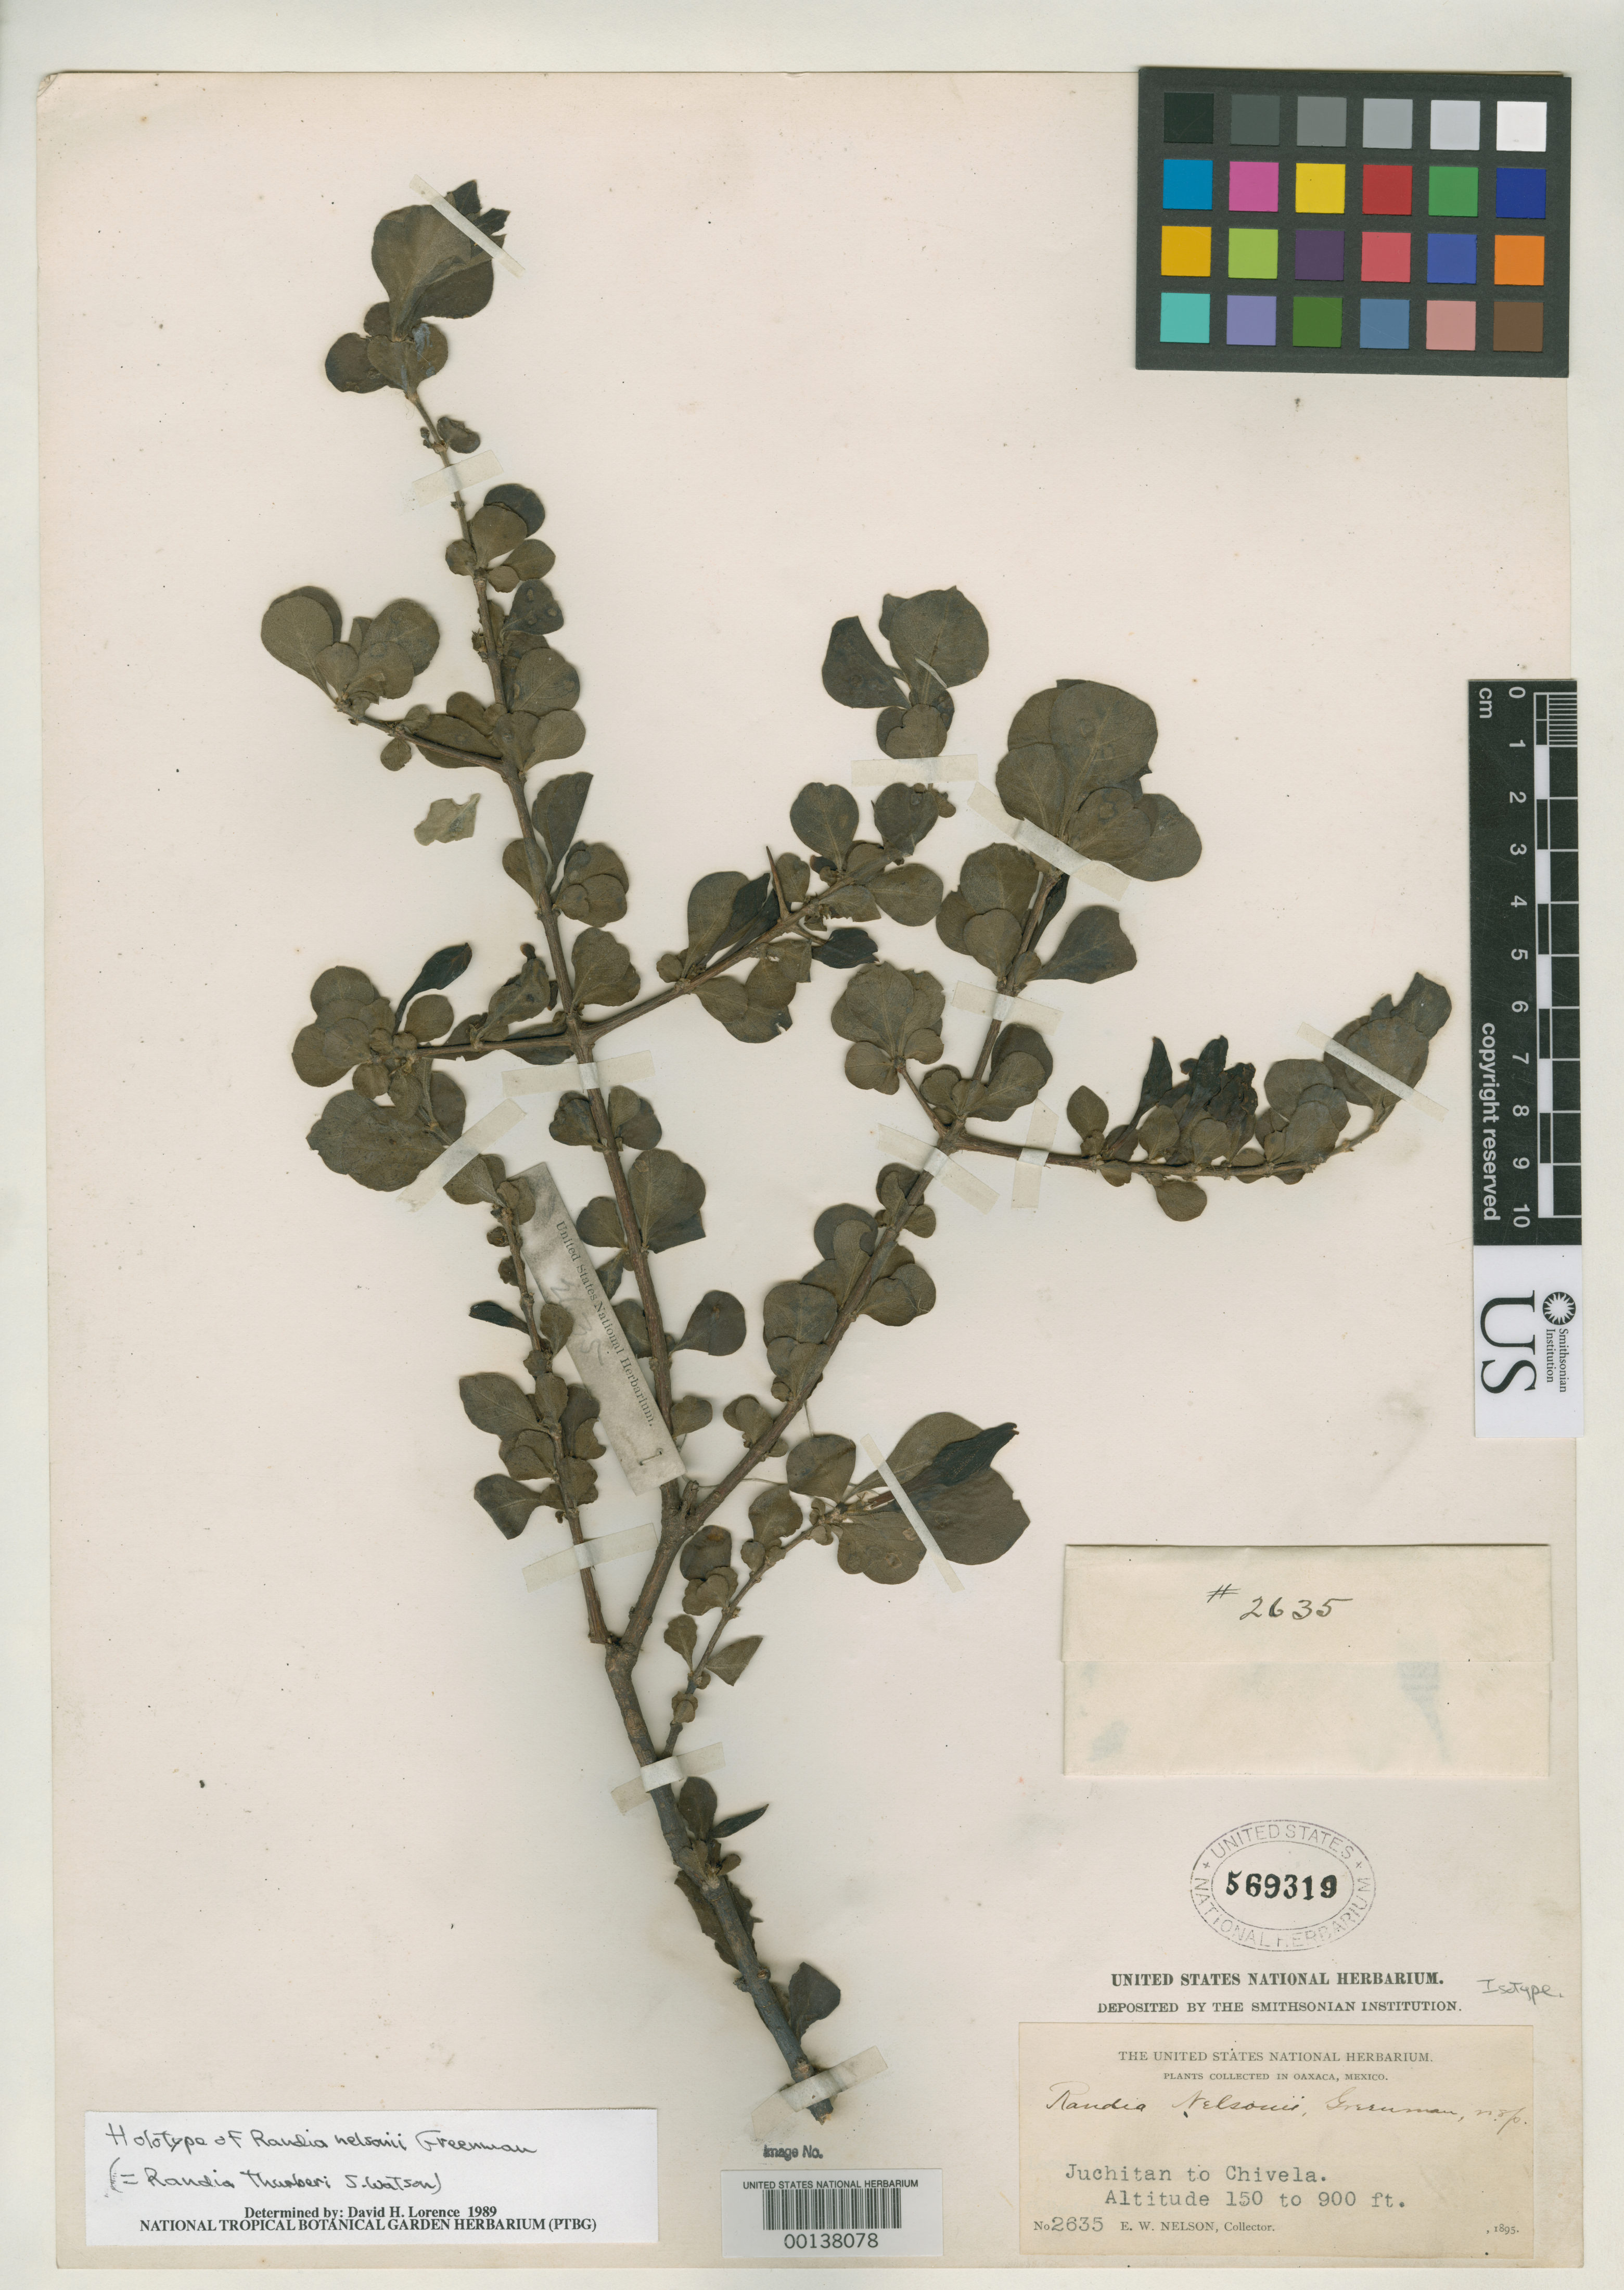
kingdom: Plantae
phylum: Tracheophyta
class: Magnoliopsida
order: Gentianales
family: Rubiaceae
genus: Randia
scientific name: Randia nelsonii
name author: Greenm.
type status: Holotype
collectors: E. W. Nelson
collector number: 2635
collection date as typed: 1895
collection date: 1895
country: Mexico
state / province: Oaxaca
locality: Juchitan to Chivela.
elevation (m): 46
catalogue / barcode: US 569319